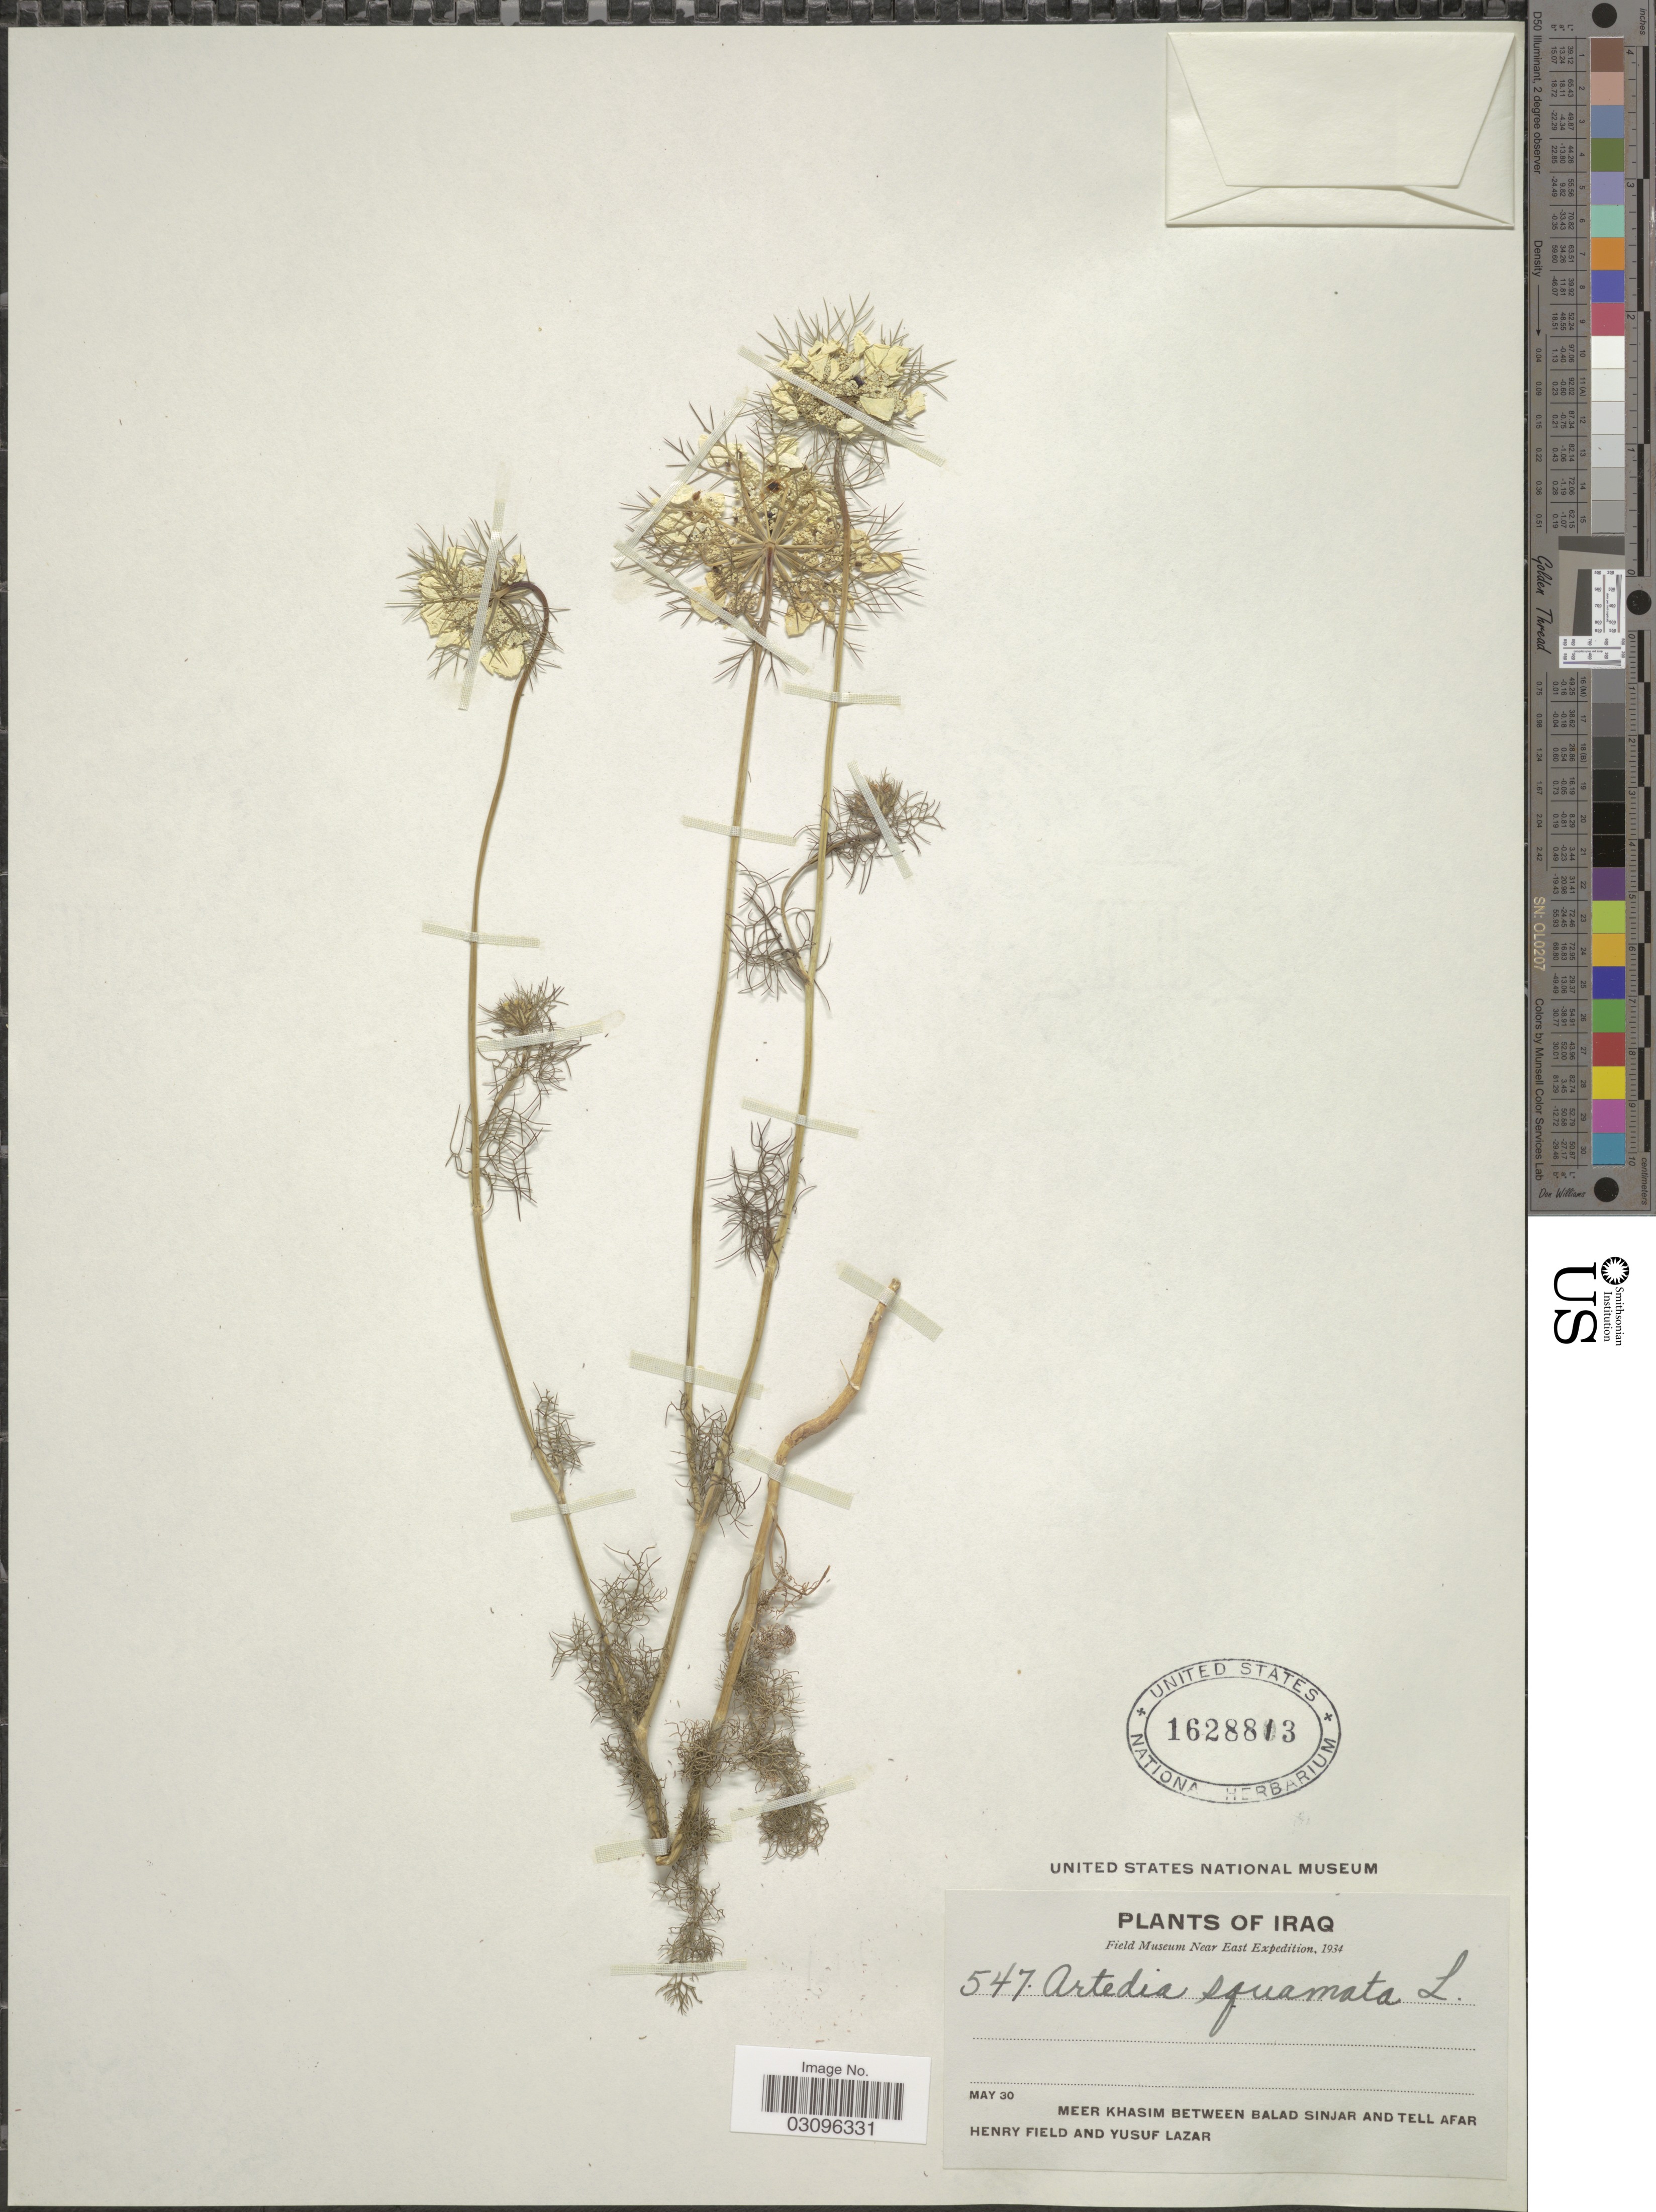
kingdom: Plantae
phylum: Tracheophyta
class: Magnoliopsida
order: Apiales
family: Apiaceae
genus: Artedia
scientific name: Artedia squamata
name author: L.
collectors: H. Field & Y. Lazar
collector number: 547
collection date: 1934-05-30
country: Iraq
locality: Meer Khasim between Balad Sinjar and Tell Afar.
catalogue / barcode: US 1628813